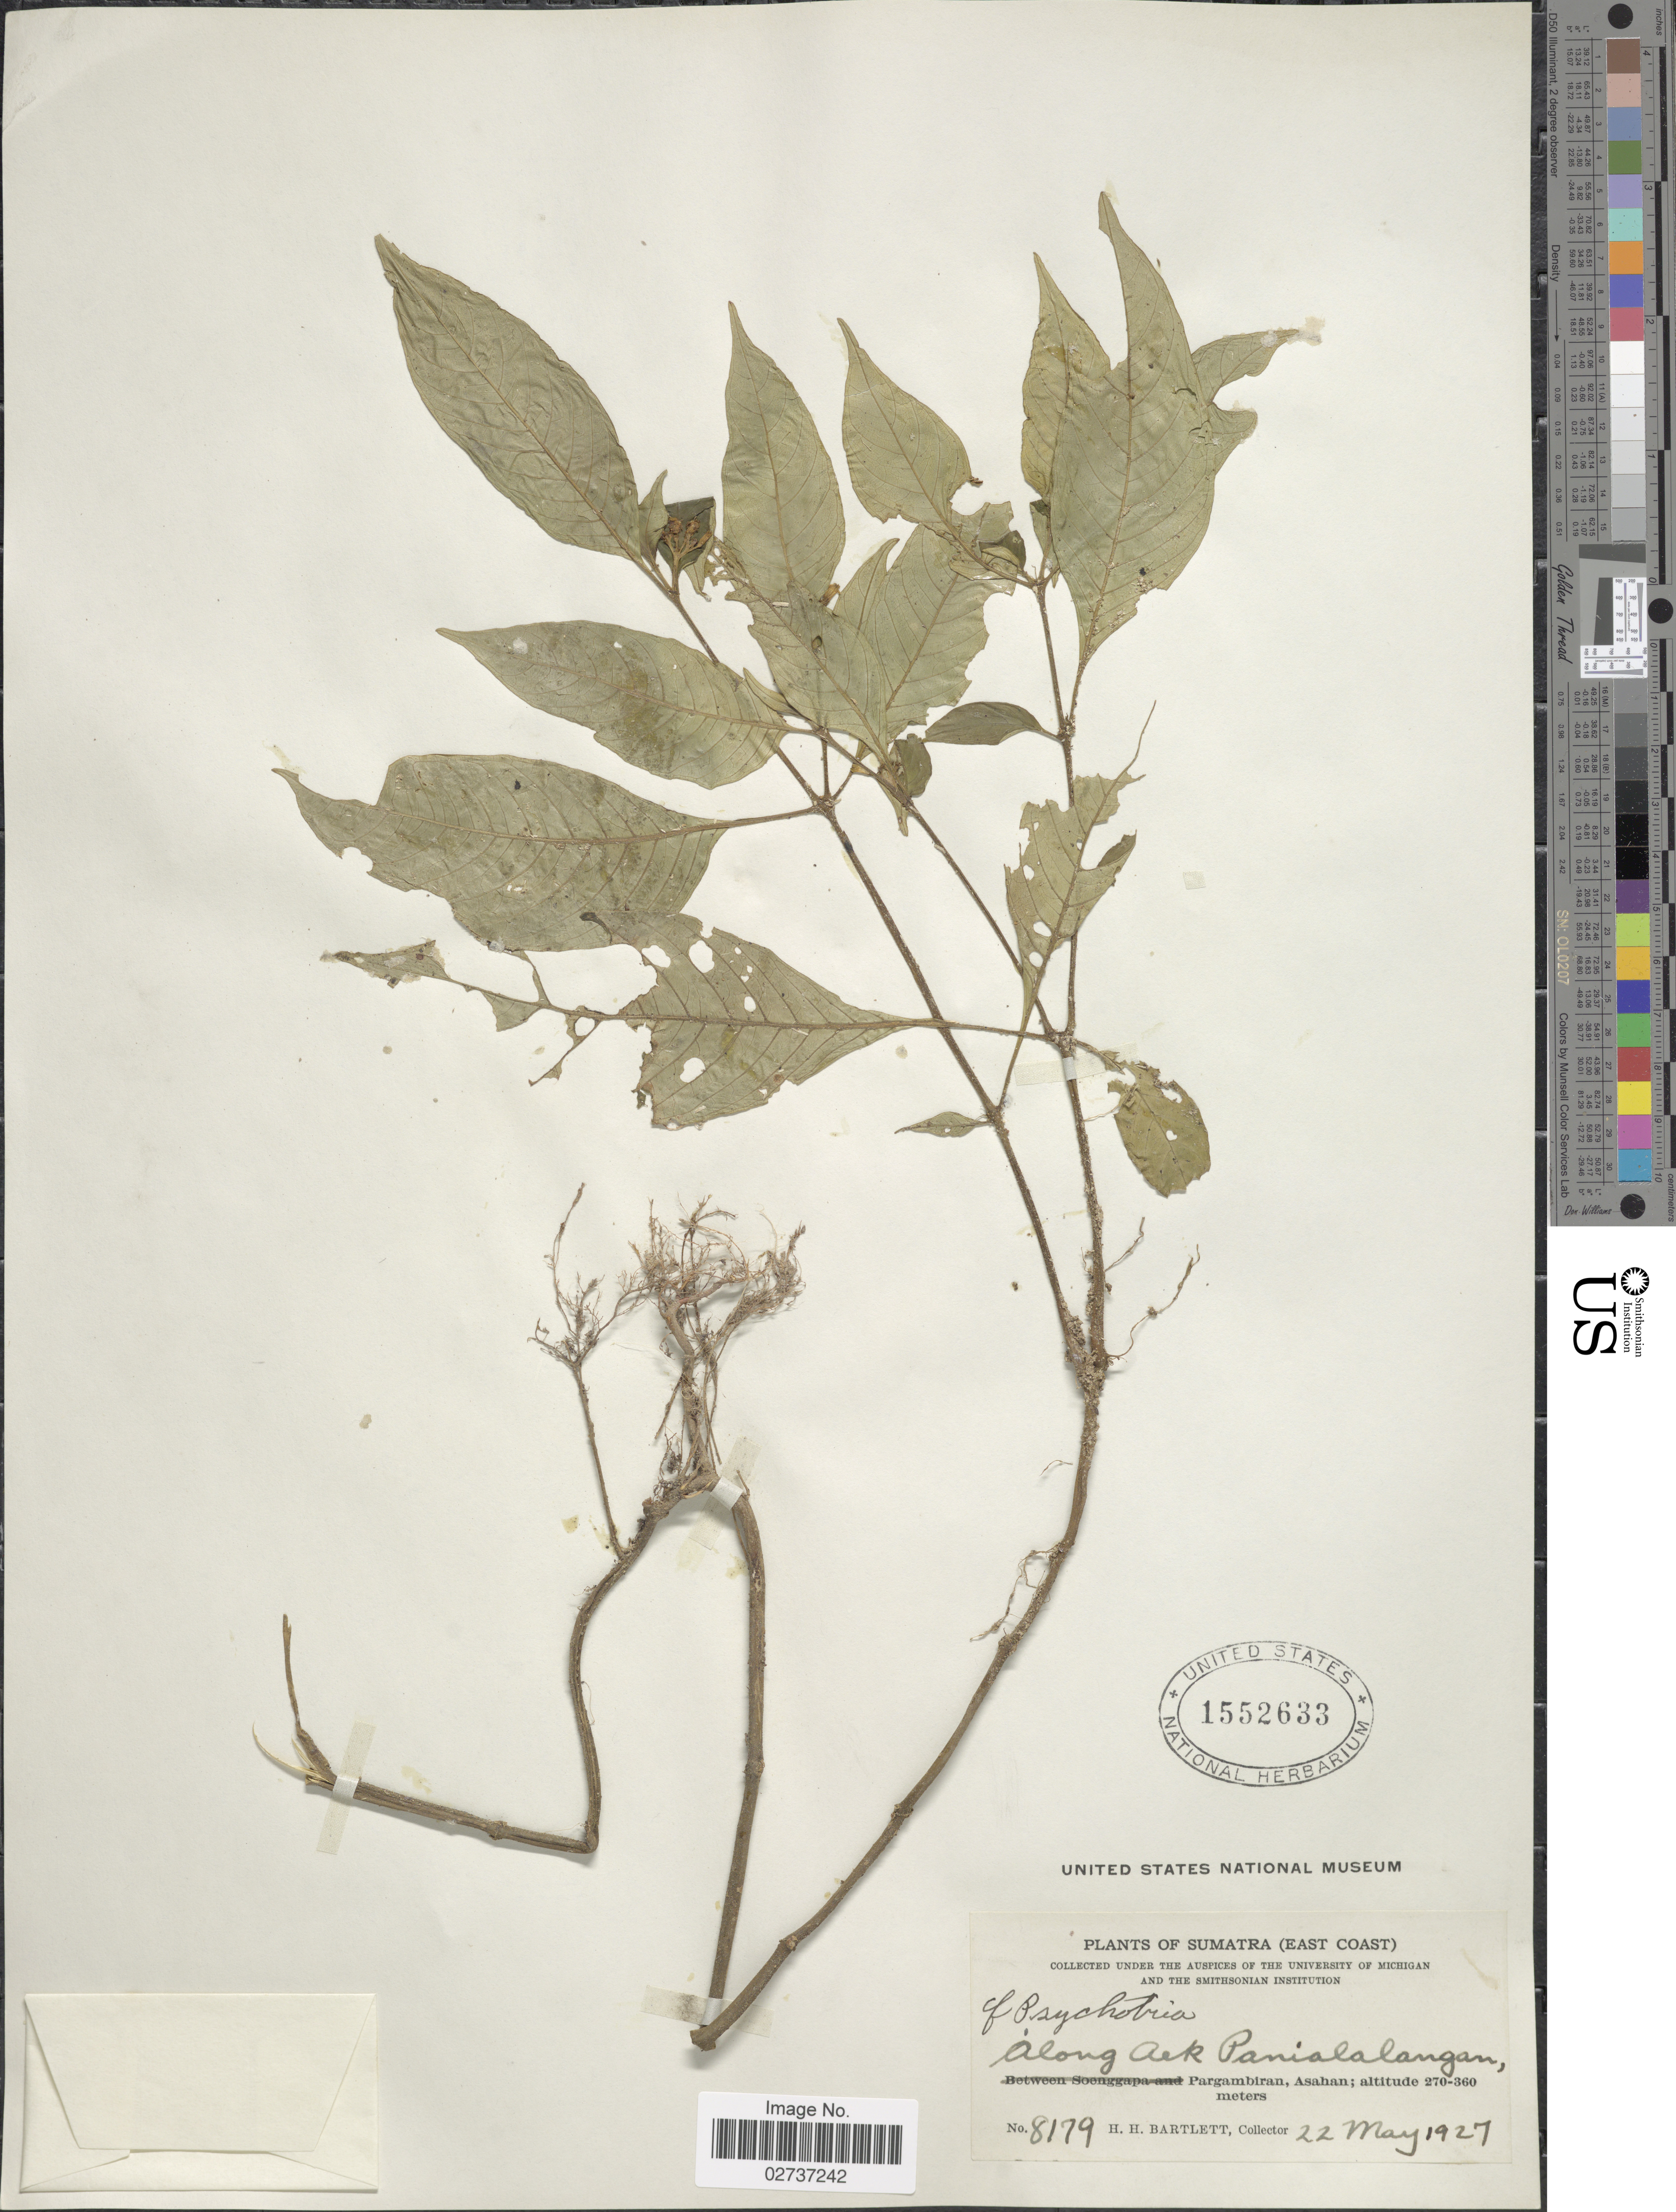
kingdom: Plantae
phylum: Tracheophyta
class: Magnoliopsida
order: Gentianales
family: Rubiaceae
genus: Psychotria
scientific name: Psychotria sp.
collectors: H. H. Bartlett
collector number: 8179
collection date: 1927-05-22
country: Indonesia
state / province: Sumatra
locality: East Coast, Along Aek Panialalangan, Pargambiran, Asahan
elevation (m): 270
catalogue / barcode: US 1552633